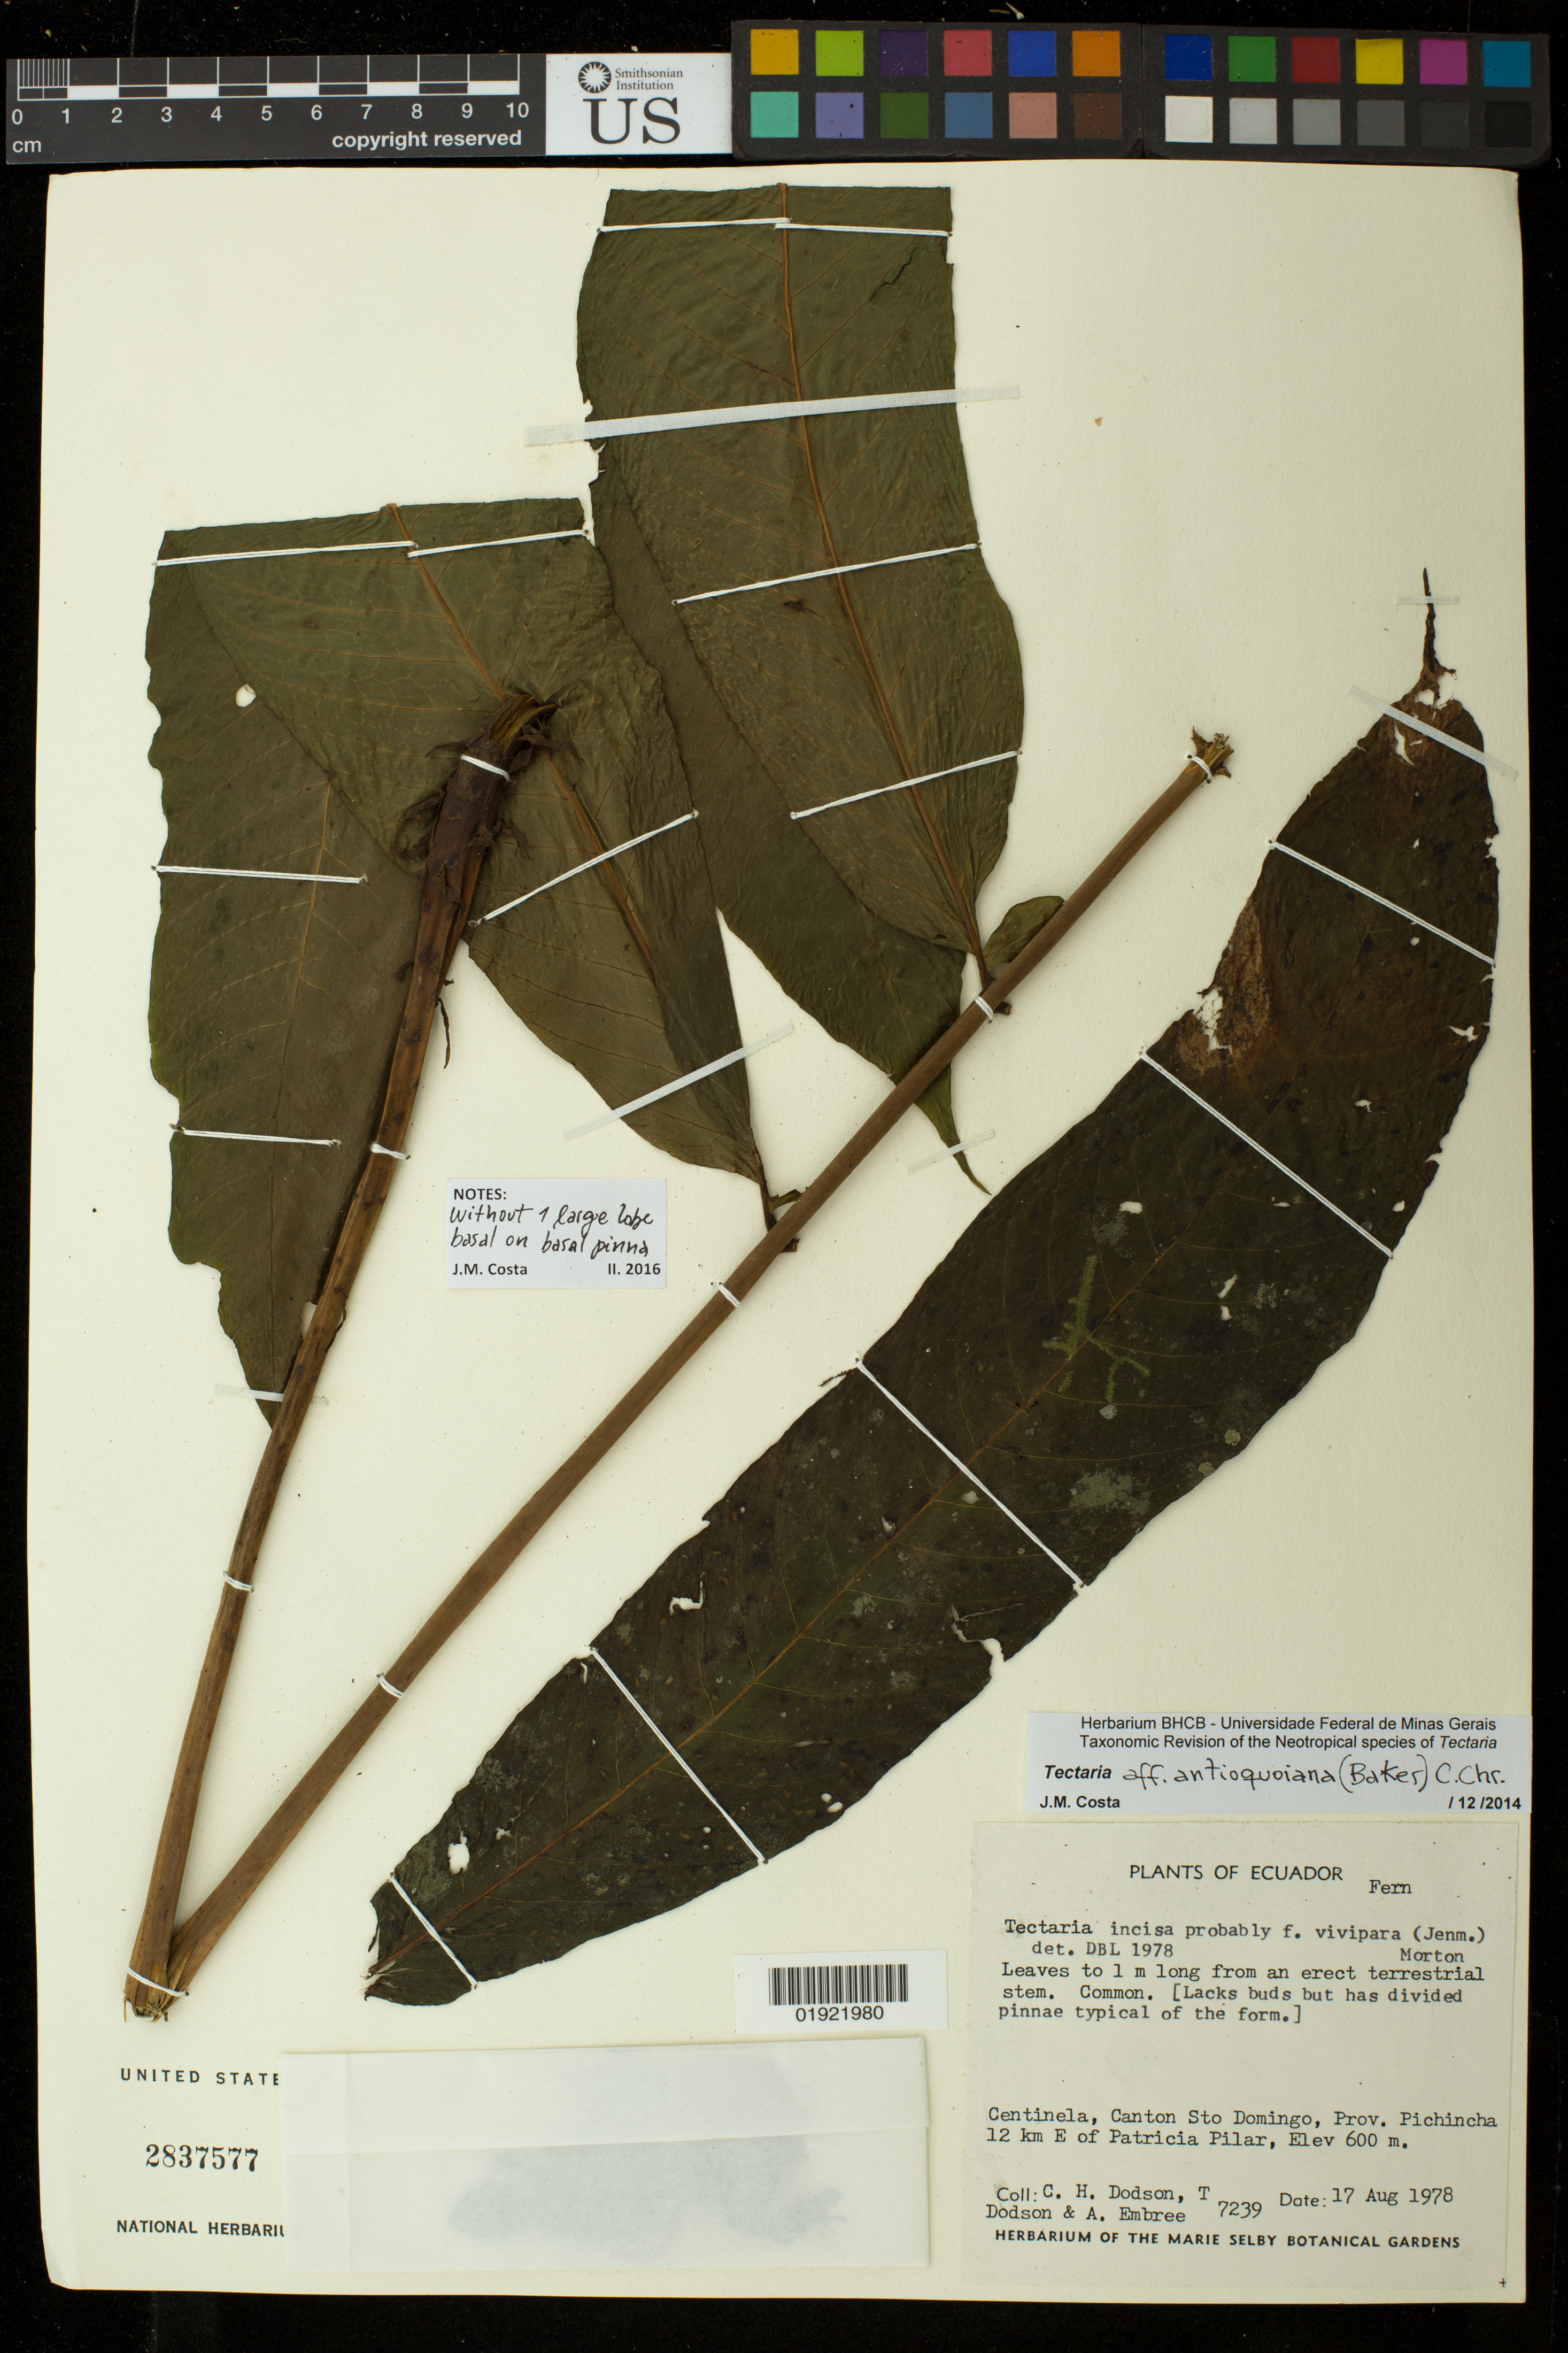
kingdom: Plantae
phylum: Tracheophyta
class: Polypodiopsida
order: Polypodiales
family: Tectariaceae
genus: Tectaria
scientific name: Tectaria antioquoiana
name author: (Baker) C. Chr.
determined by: Costa, J. M.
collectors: C. H. Dodson, T. Dodson & A. Embree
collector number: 7239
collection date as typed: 17 Aug 1978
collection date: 1978-08-17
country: Ecuador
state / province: Pichincha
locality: Centinela, Canton Sto. Domingo, Prov. Pichincha, 12km E of Patricia Pilar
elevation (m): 600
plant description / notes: Without 1 large lobe basal on basal pinna. -J.M. Costa (02/2016)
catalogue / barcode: US 2837577